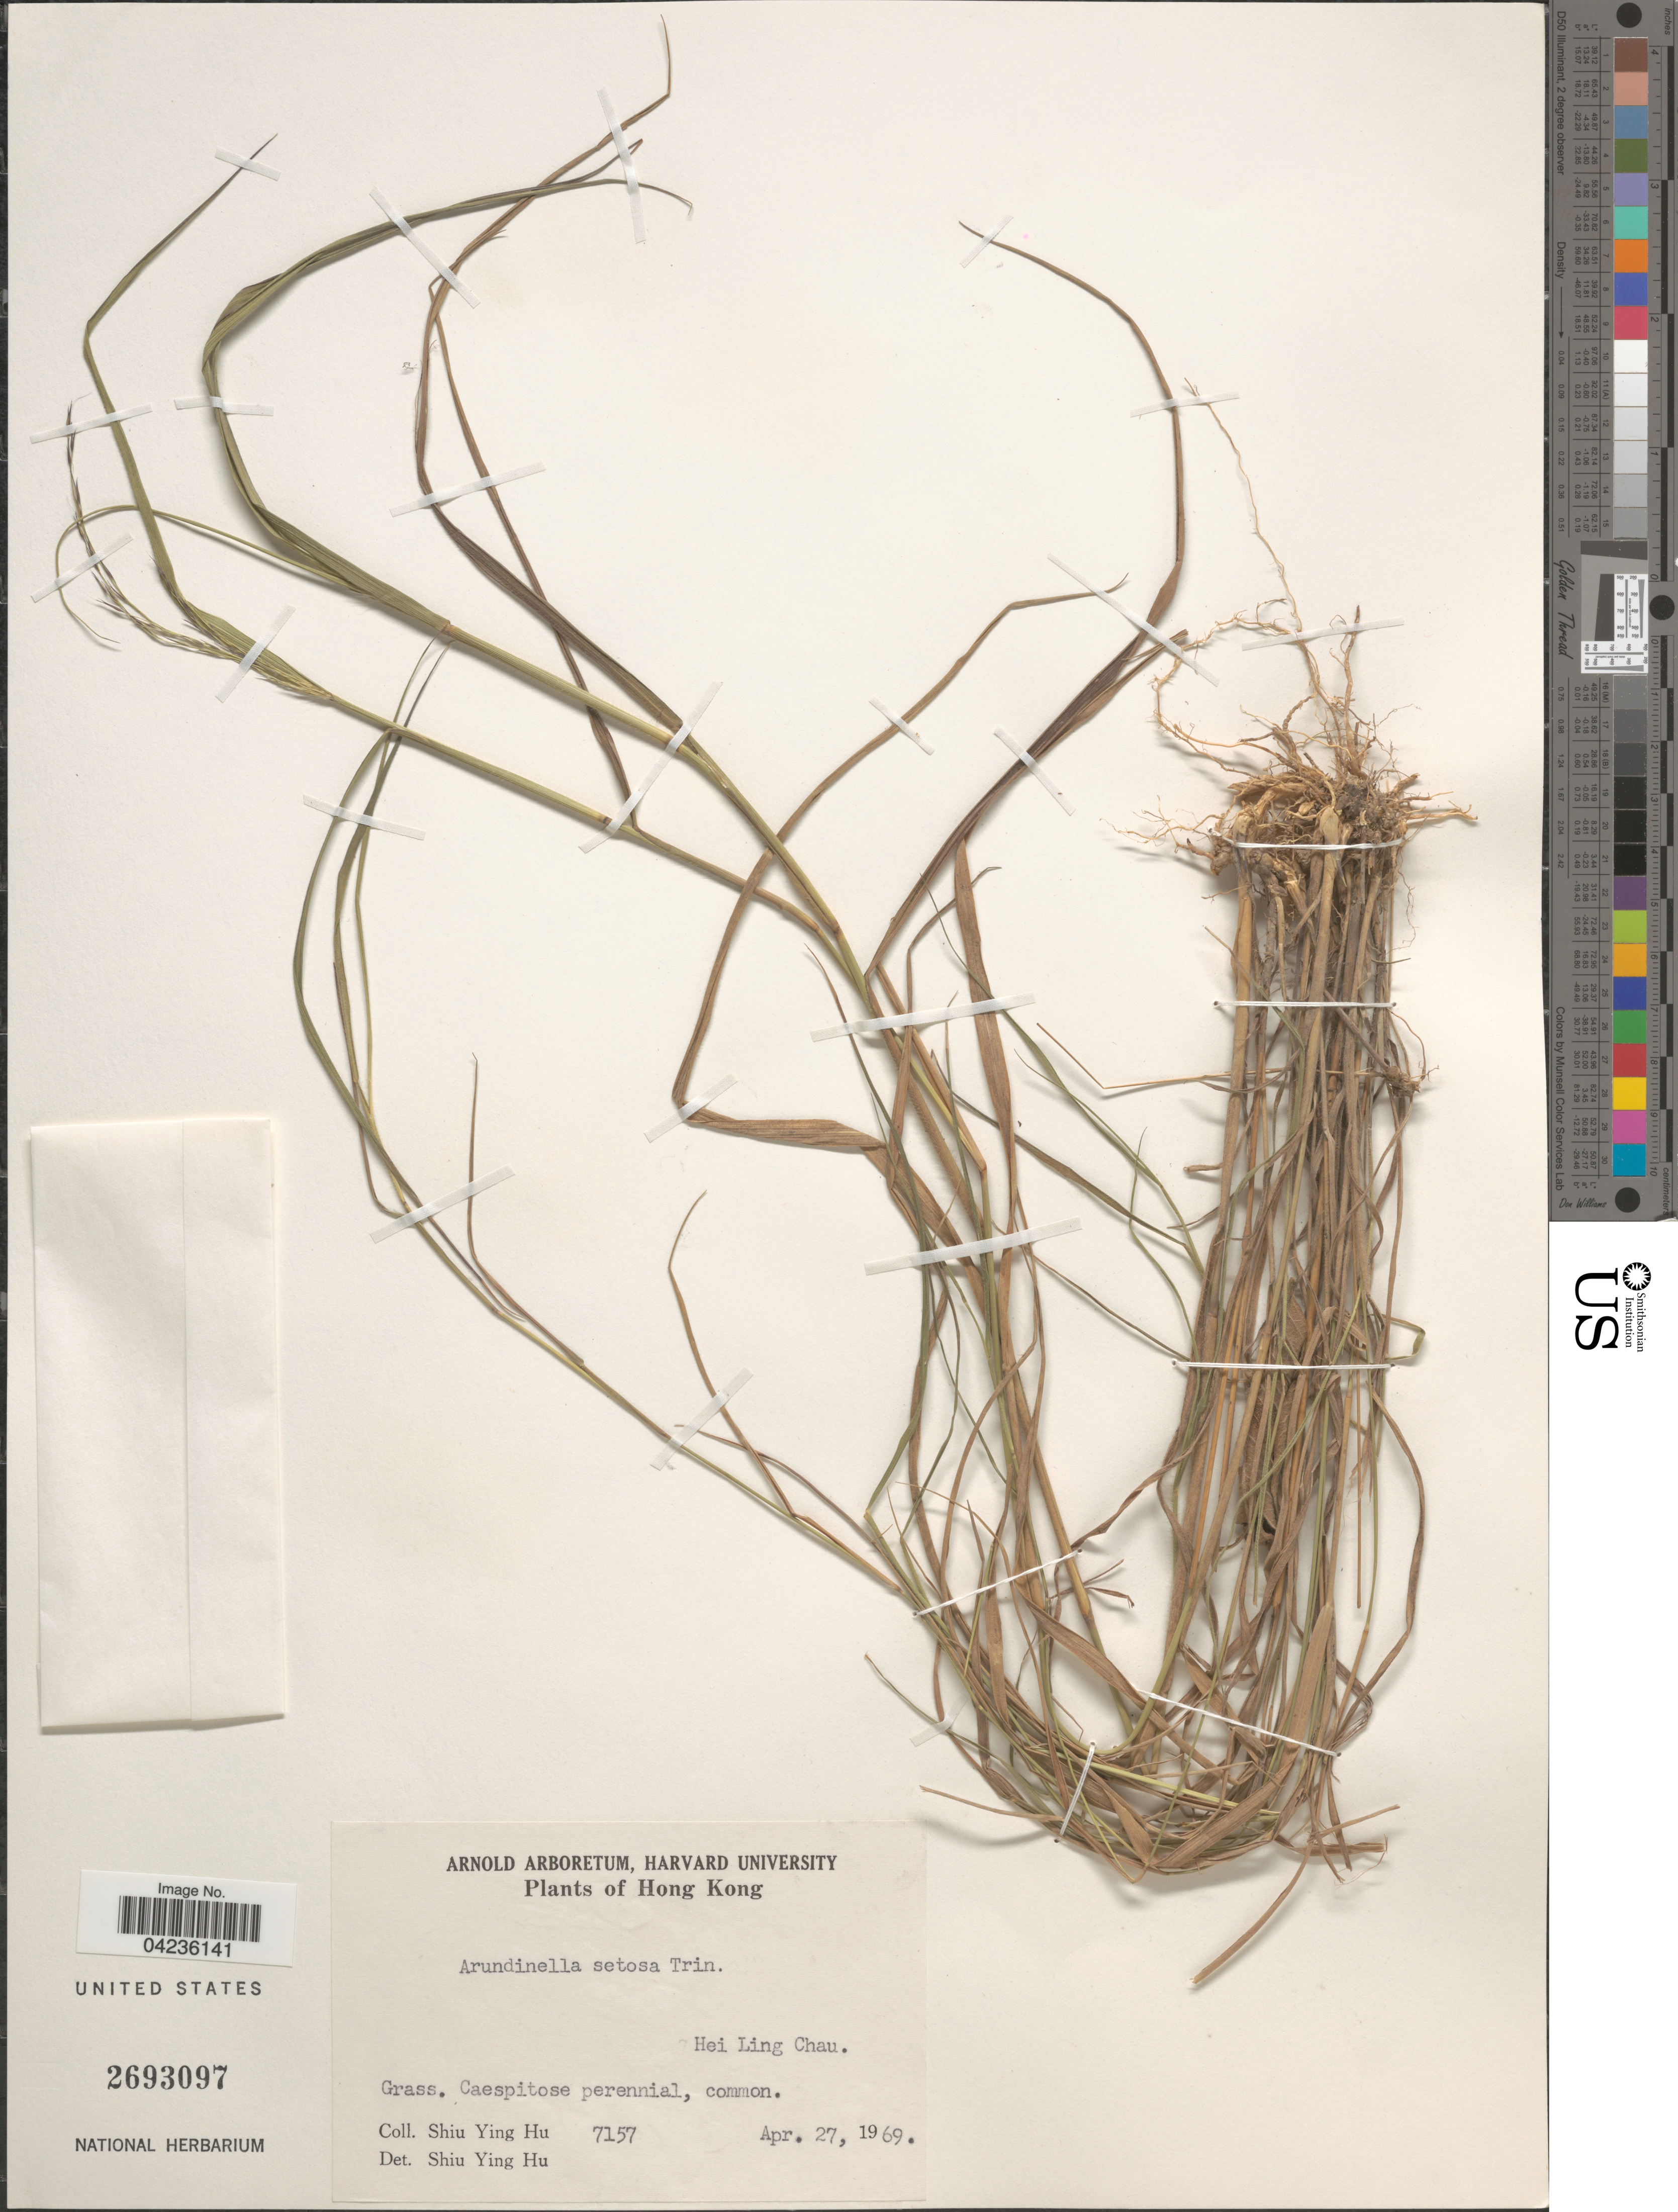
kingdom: Plantae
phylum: Tracheophyta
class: Liliopsida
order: Poales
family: Poaceae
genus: Arundinella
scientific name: Arundinella setosa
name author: Trin.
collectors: S. Y. Hu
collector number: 7157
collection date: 1969-04-27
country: China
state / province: Hong Kong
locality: Hei Ling Chau.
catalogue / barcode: US 2693097